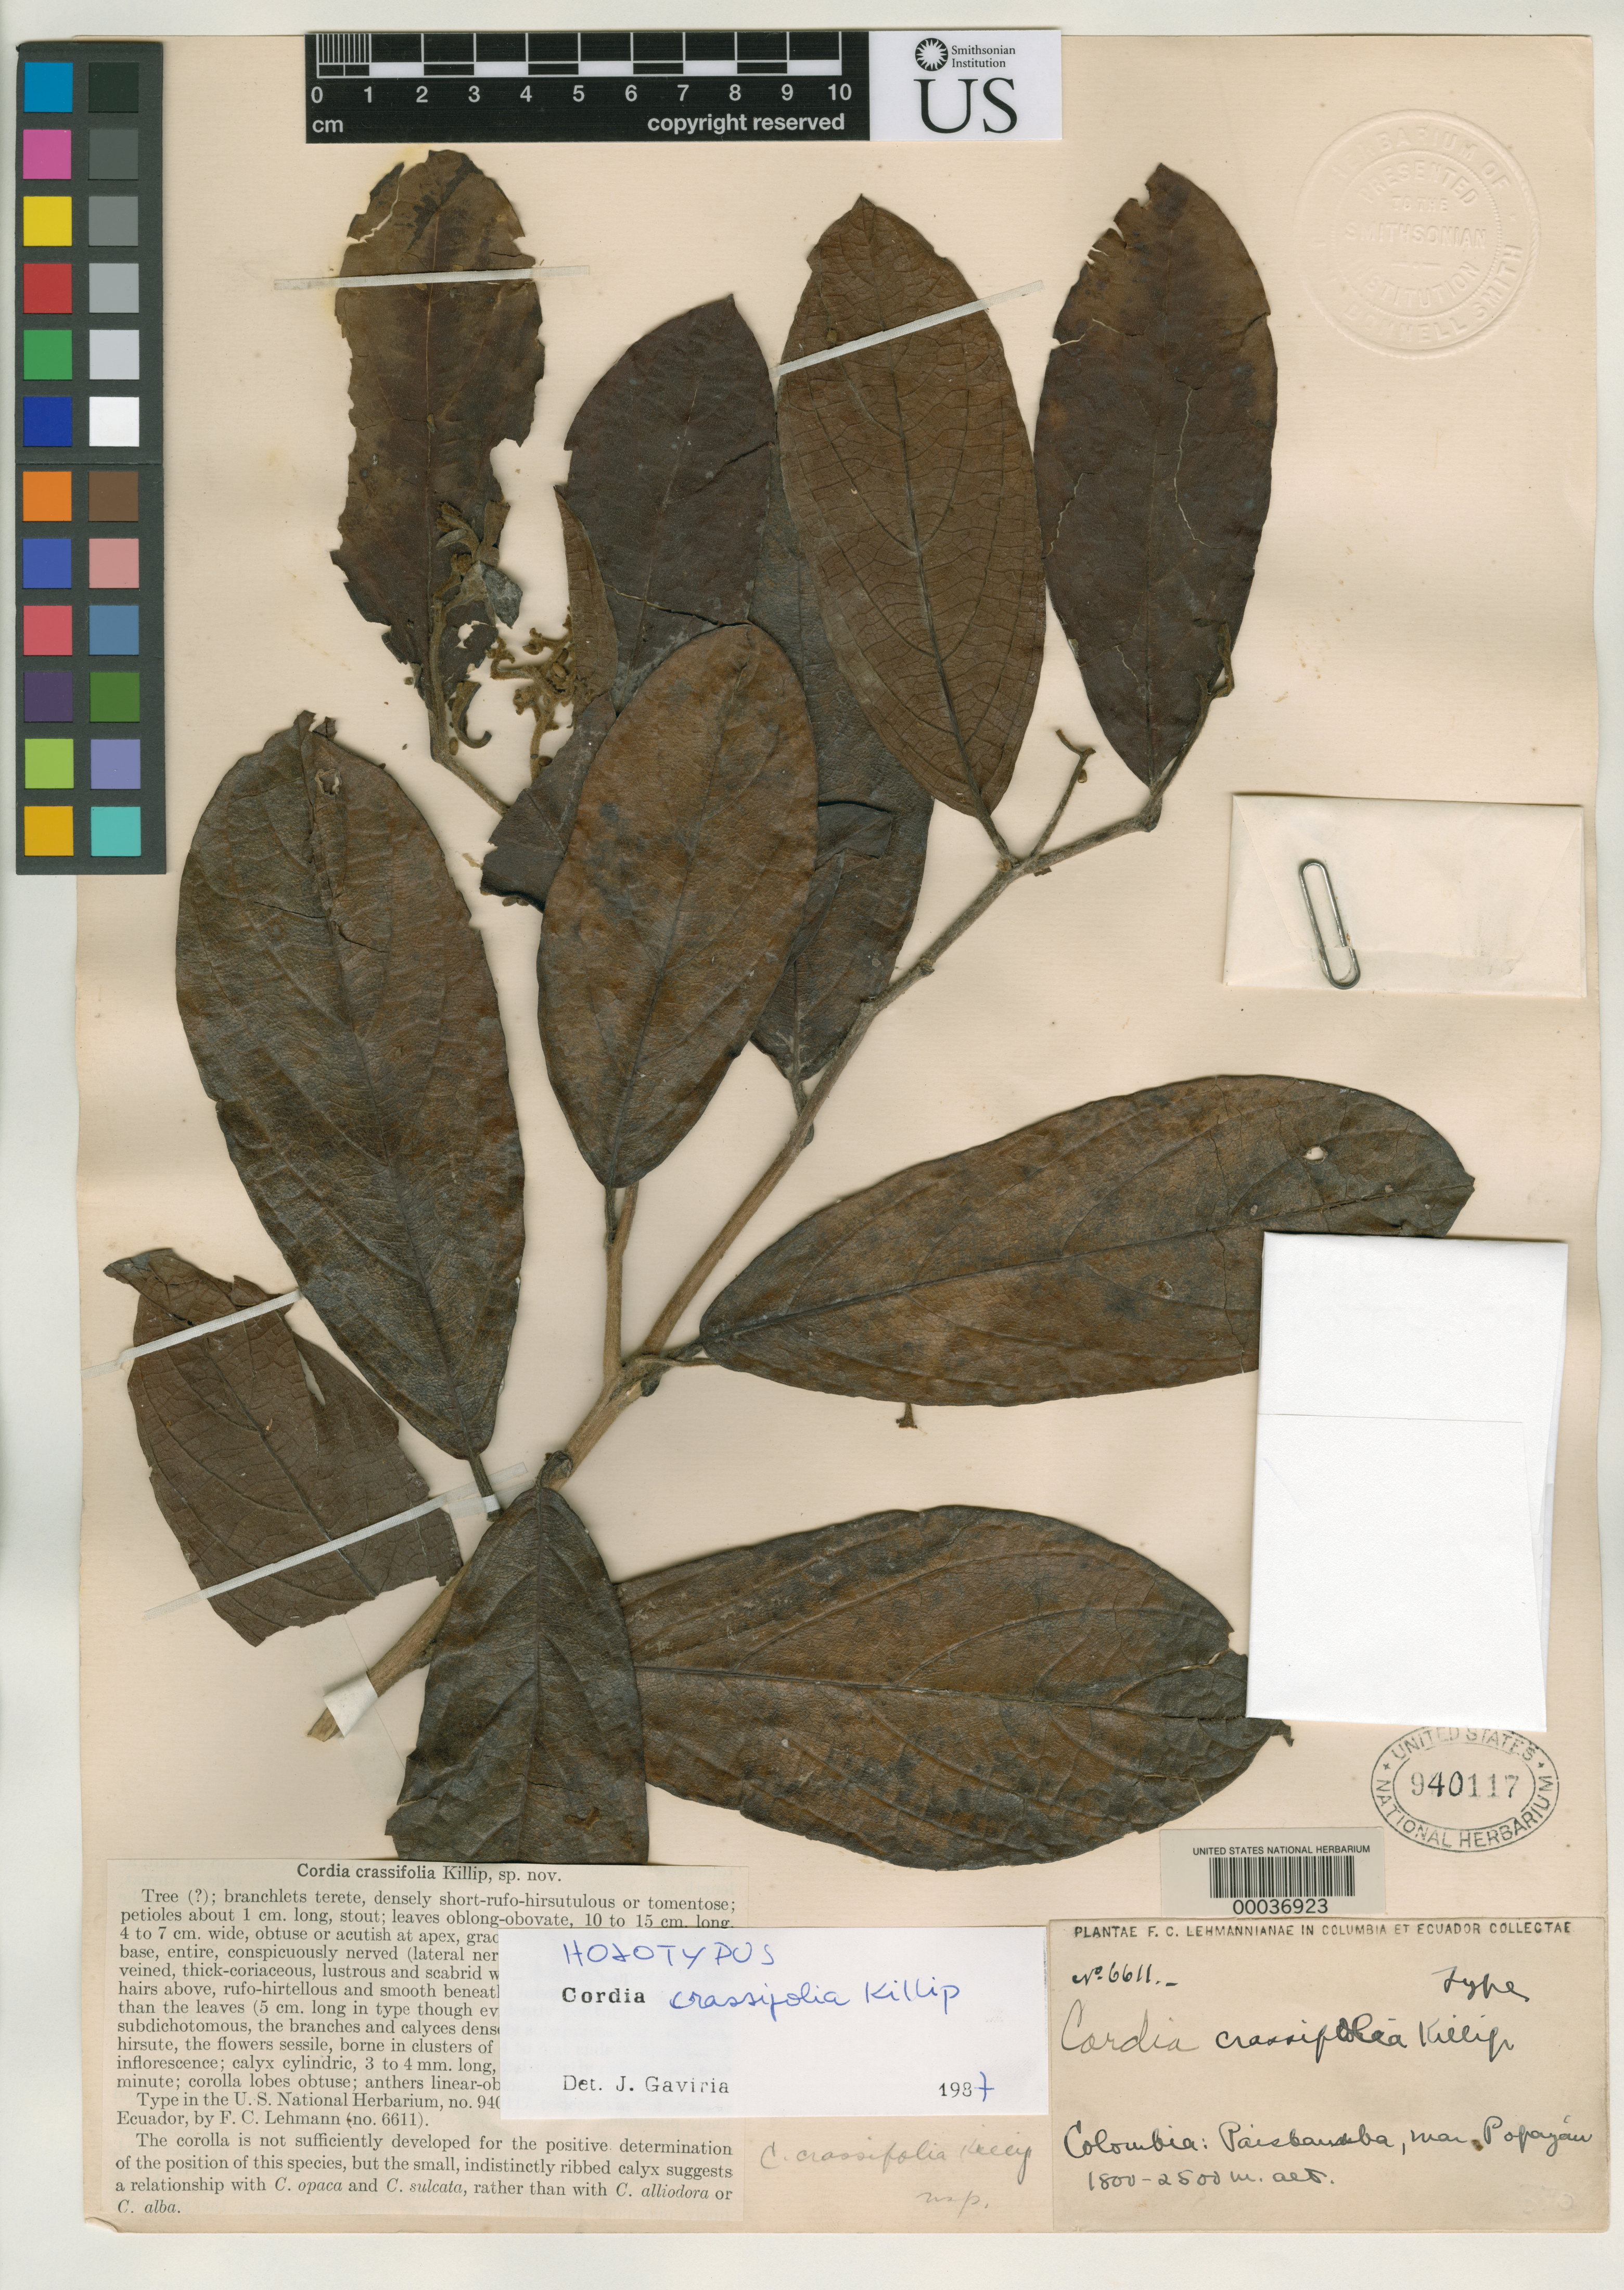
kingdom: Plantae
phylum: Tracheophyta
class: Magnoliopsida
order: Boraginales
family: Cordiaceae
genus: Cordia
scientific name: Cordia crassifolia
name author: Killip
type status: Holotype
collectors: F. C. Lehmann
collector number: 6611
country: Colombia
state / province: Cauca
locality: Near Popayan.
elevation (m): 1800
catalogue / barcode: US 940117